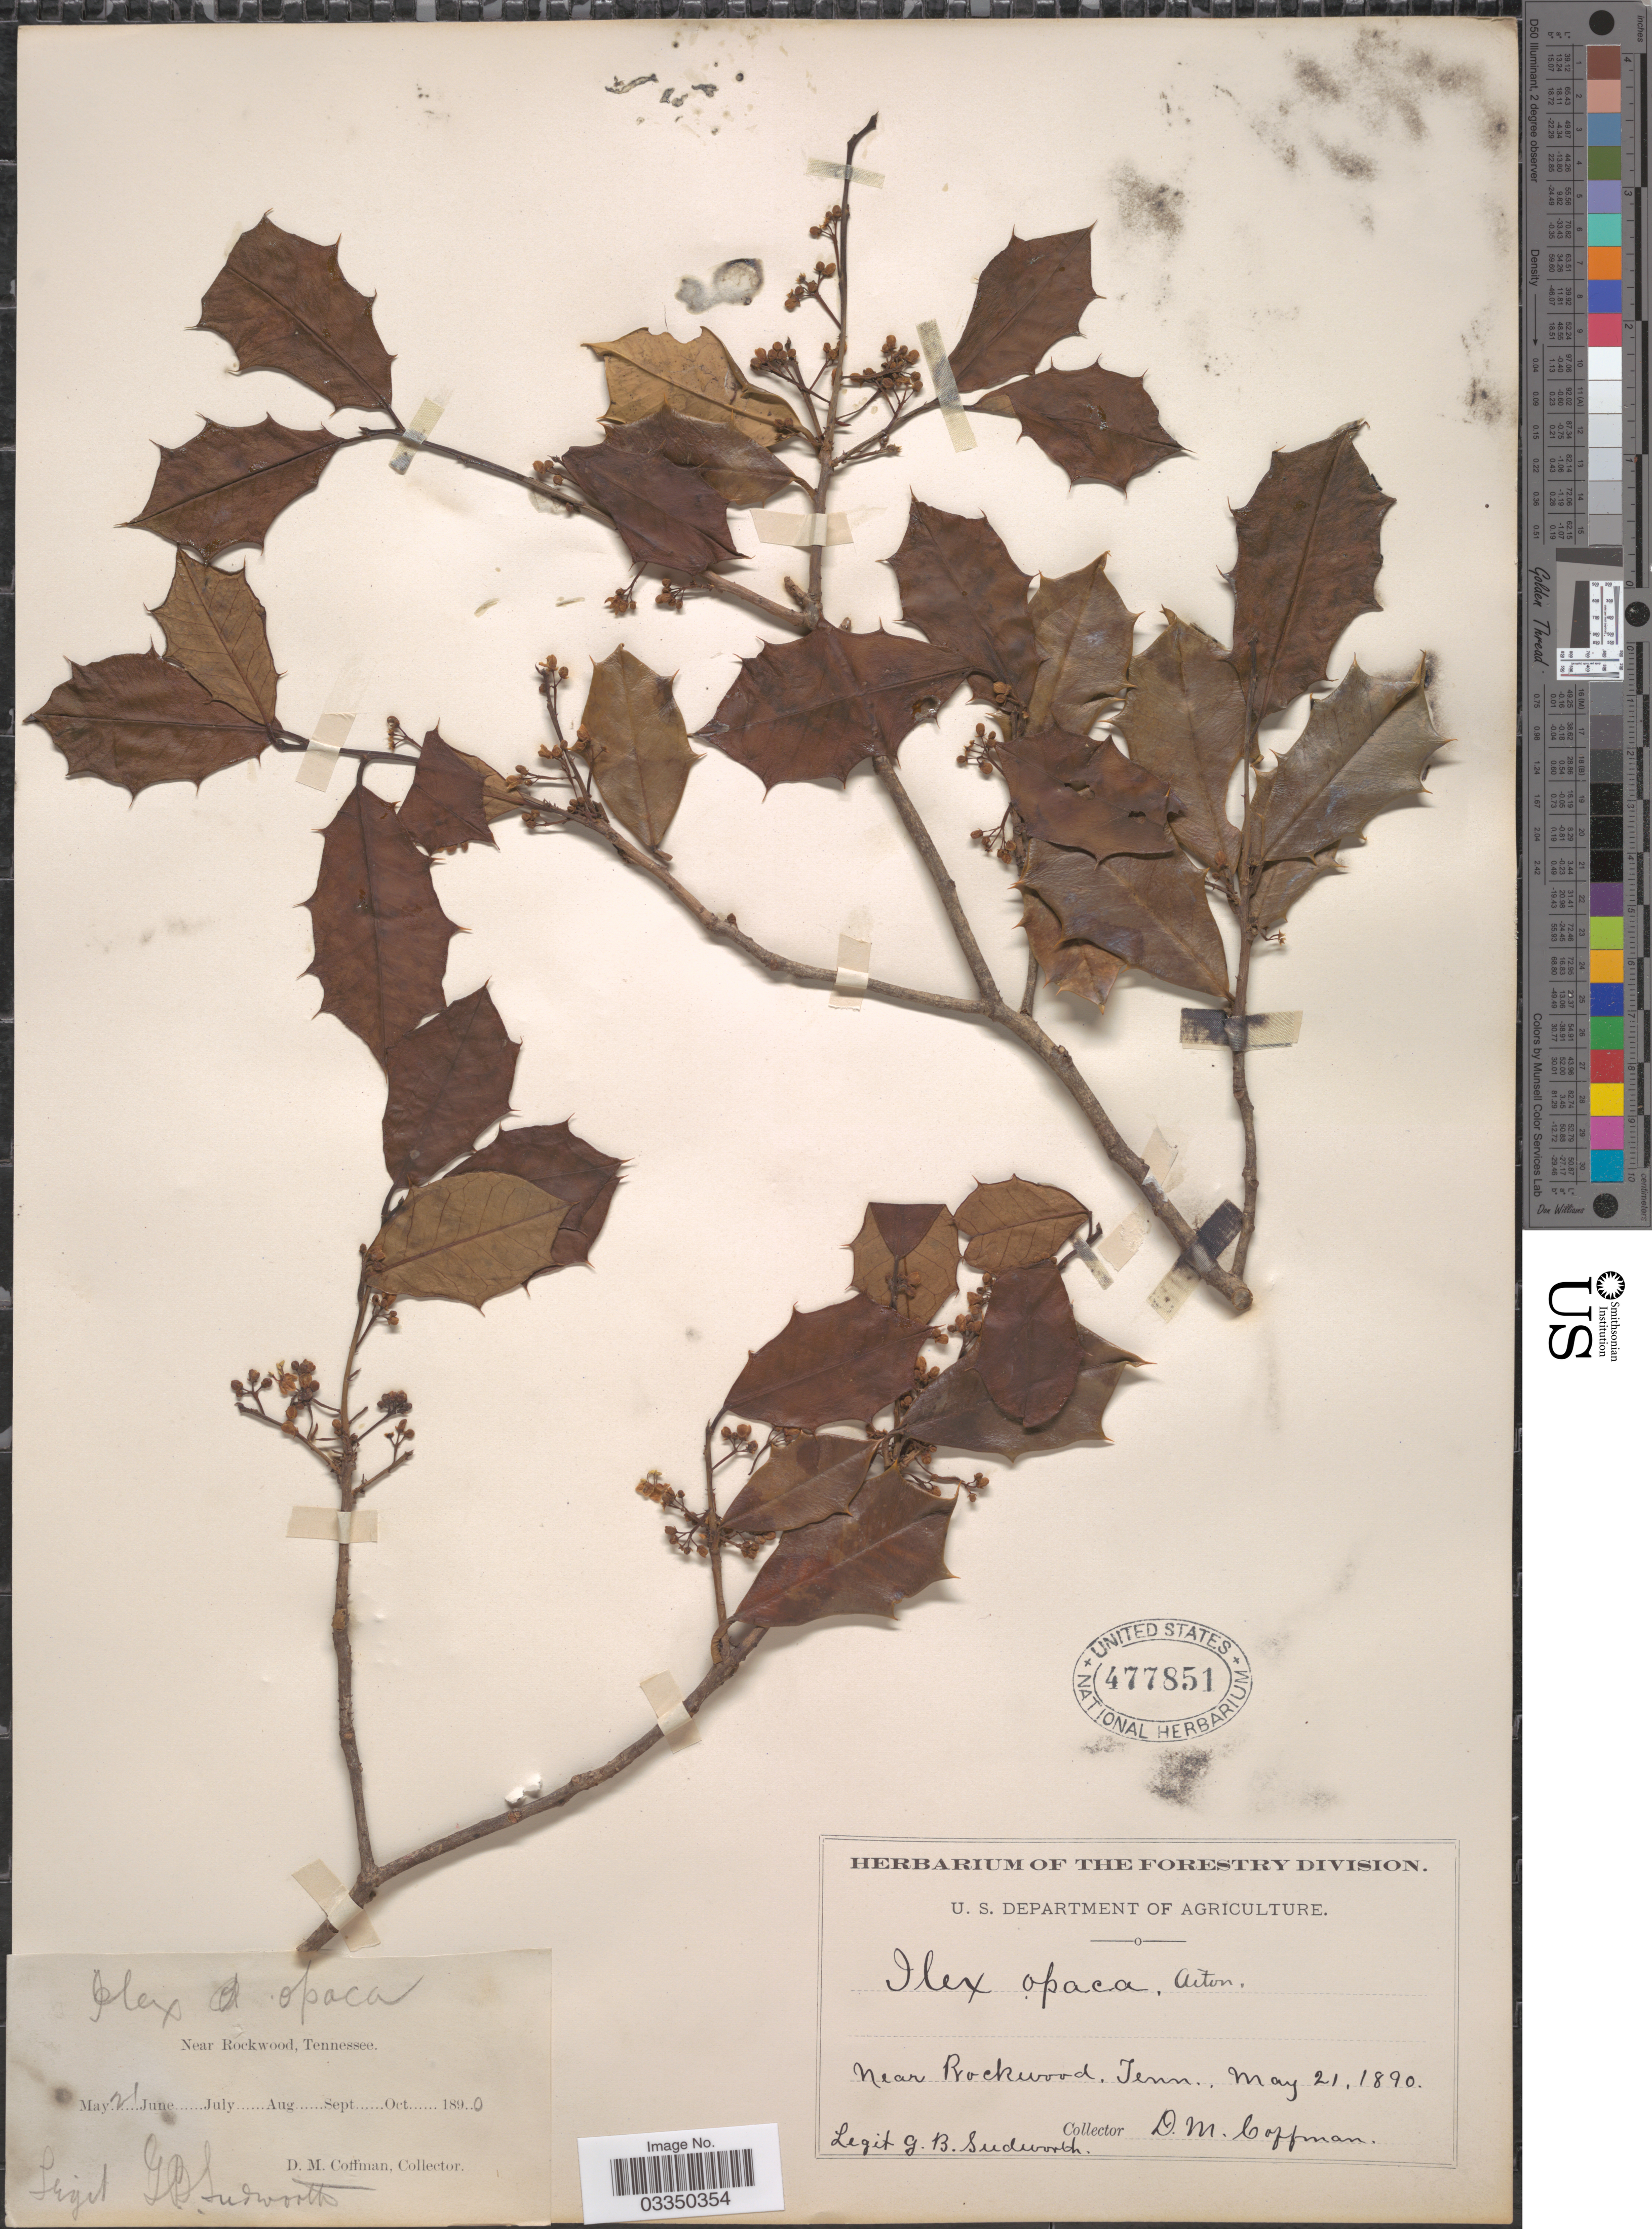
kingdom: Plantae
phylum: Tracheophyta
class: Magnoliopsida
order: Aquifoliales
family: Aquifoliaceae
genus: Ilex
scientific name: Ilex opaca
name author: Aiton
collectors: G. B. Sudworth & D. M. Coffman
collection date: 1890-05-21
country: United States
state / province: Tennessee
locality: Near Rockwood.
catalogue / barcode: US 477851